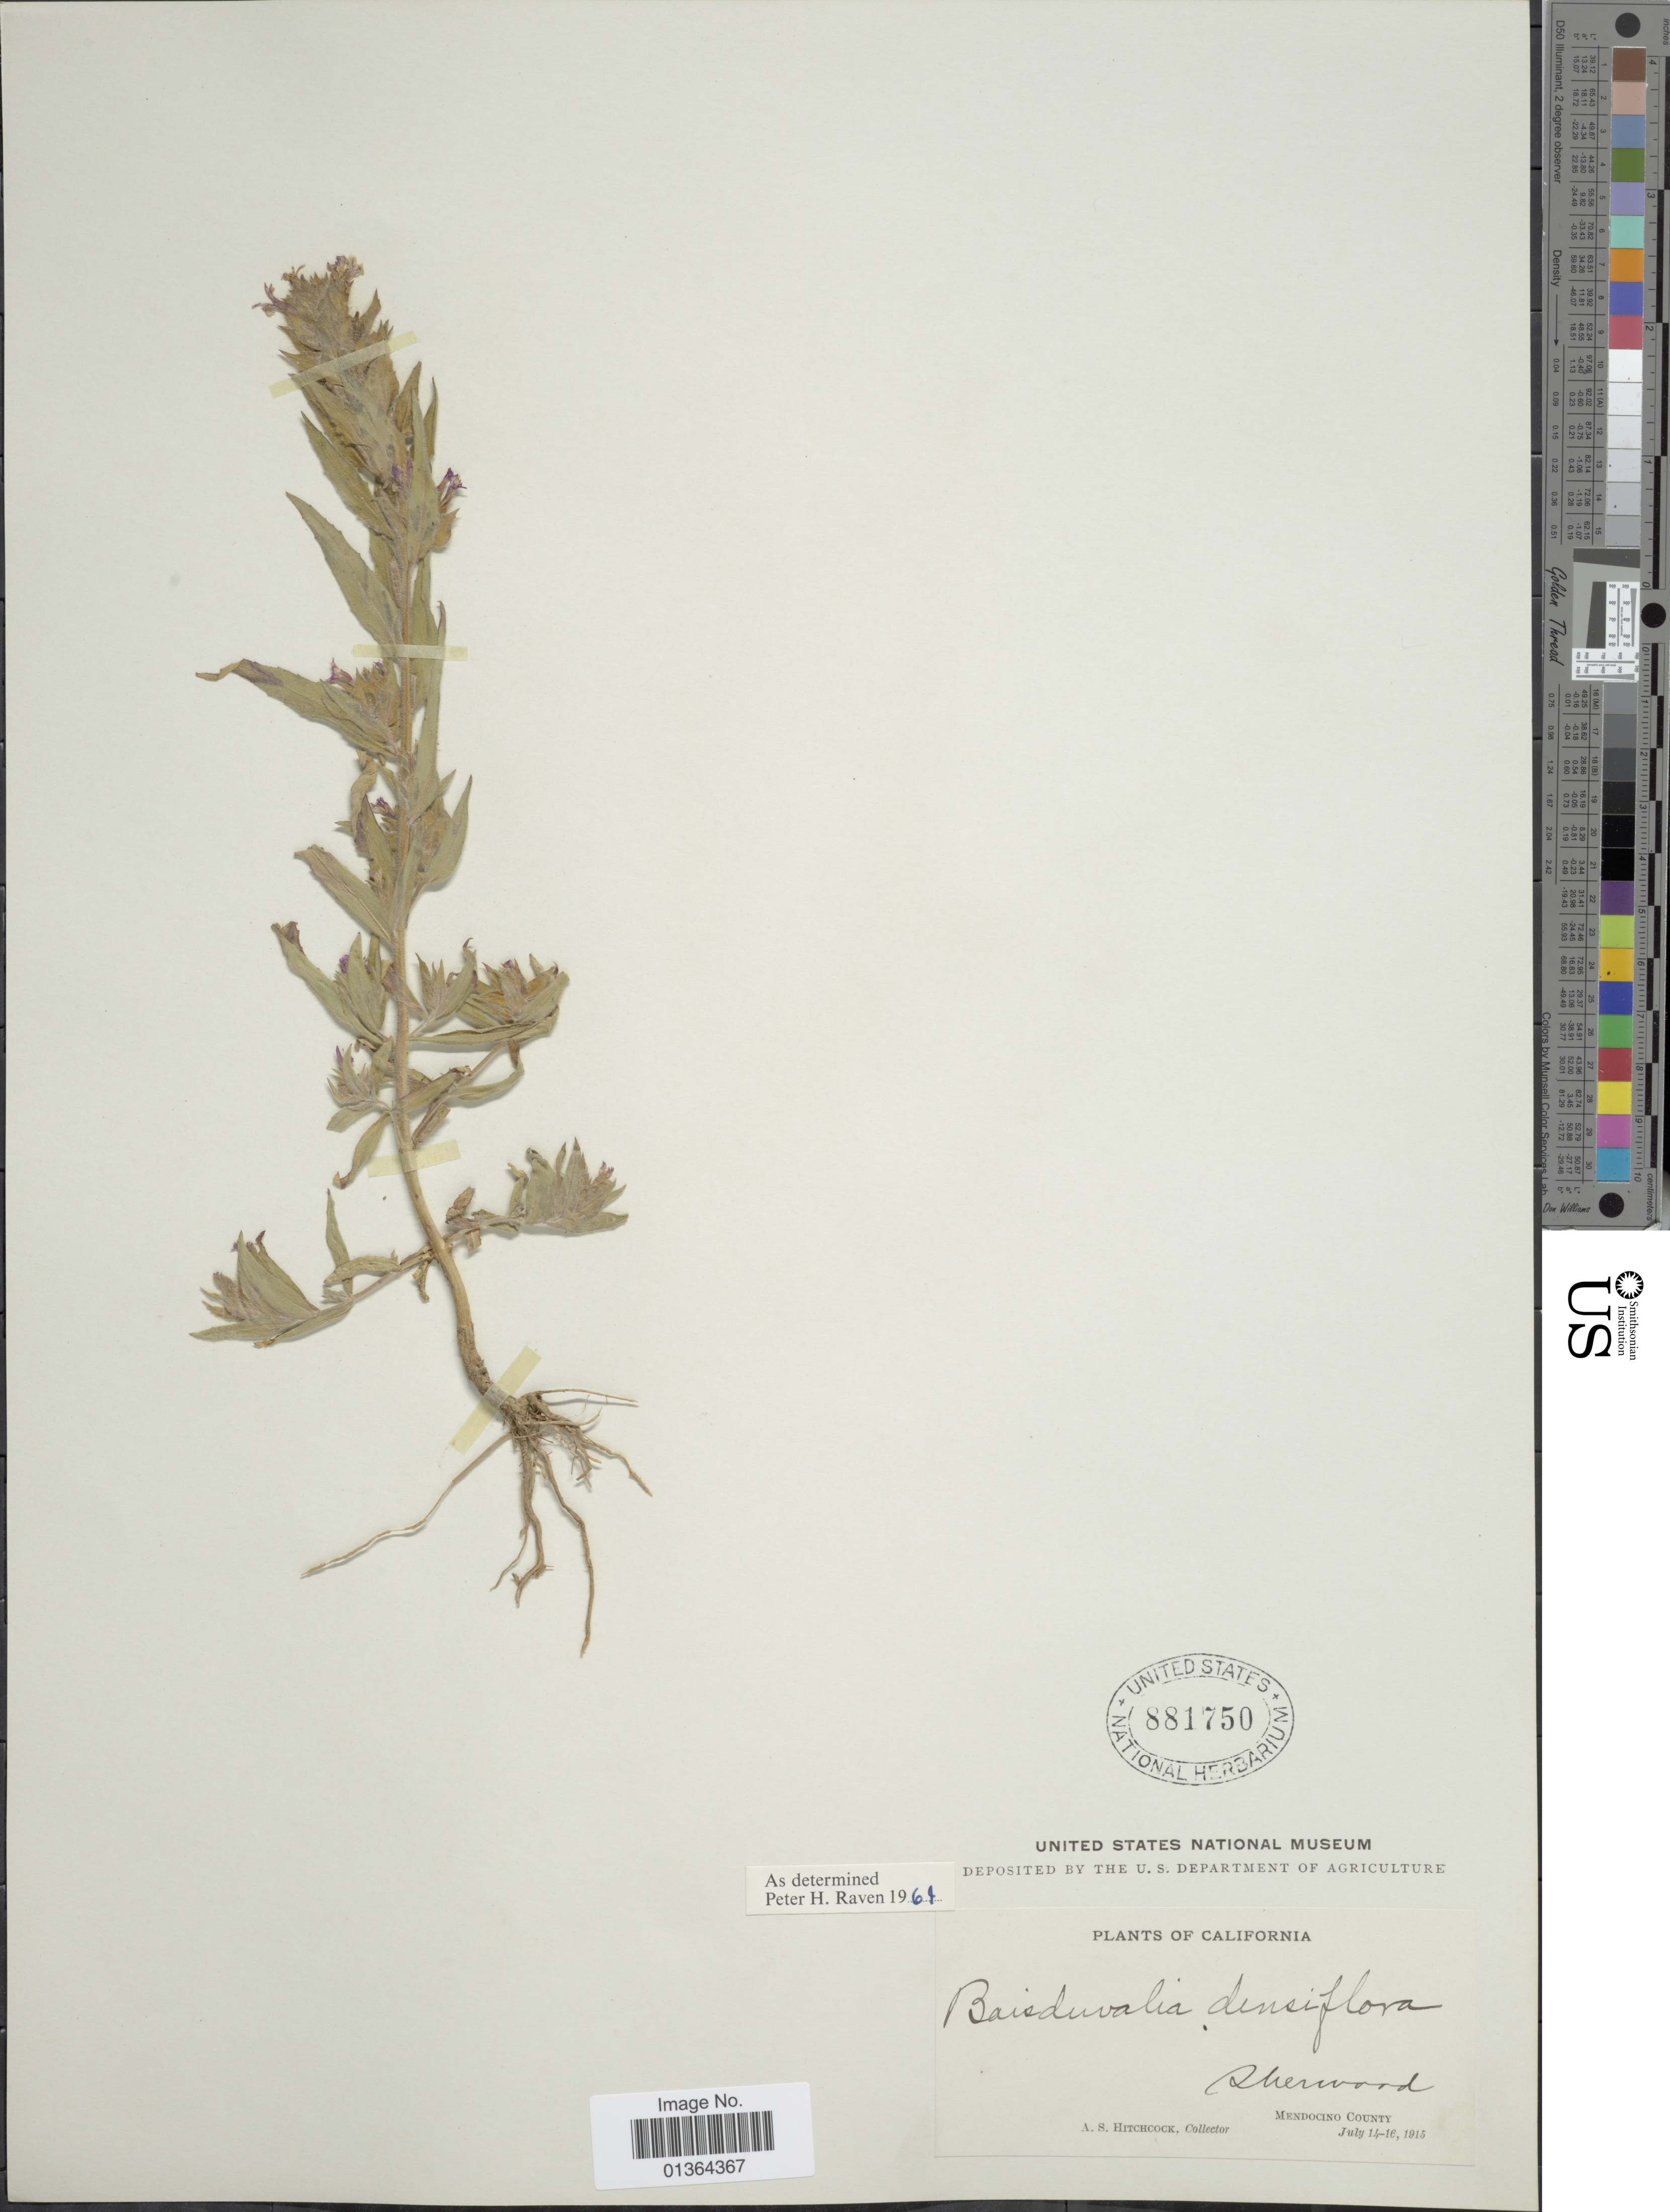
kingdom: Plantae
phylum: Tracheophyta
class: Magnoliopsida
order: Myrtales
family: Onagraceae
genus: Epilobium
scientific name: Epilobium densiflorum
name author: (Lindl.) Hoch & P.H. Raven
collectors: A. S. Hitchcock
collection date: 1915-07-14/1915-07-16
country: United States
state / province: California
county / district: Mendocino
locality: Mendocino County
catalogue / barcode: US 881750